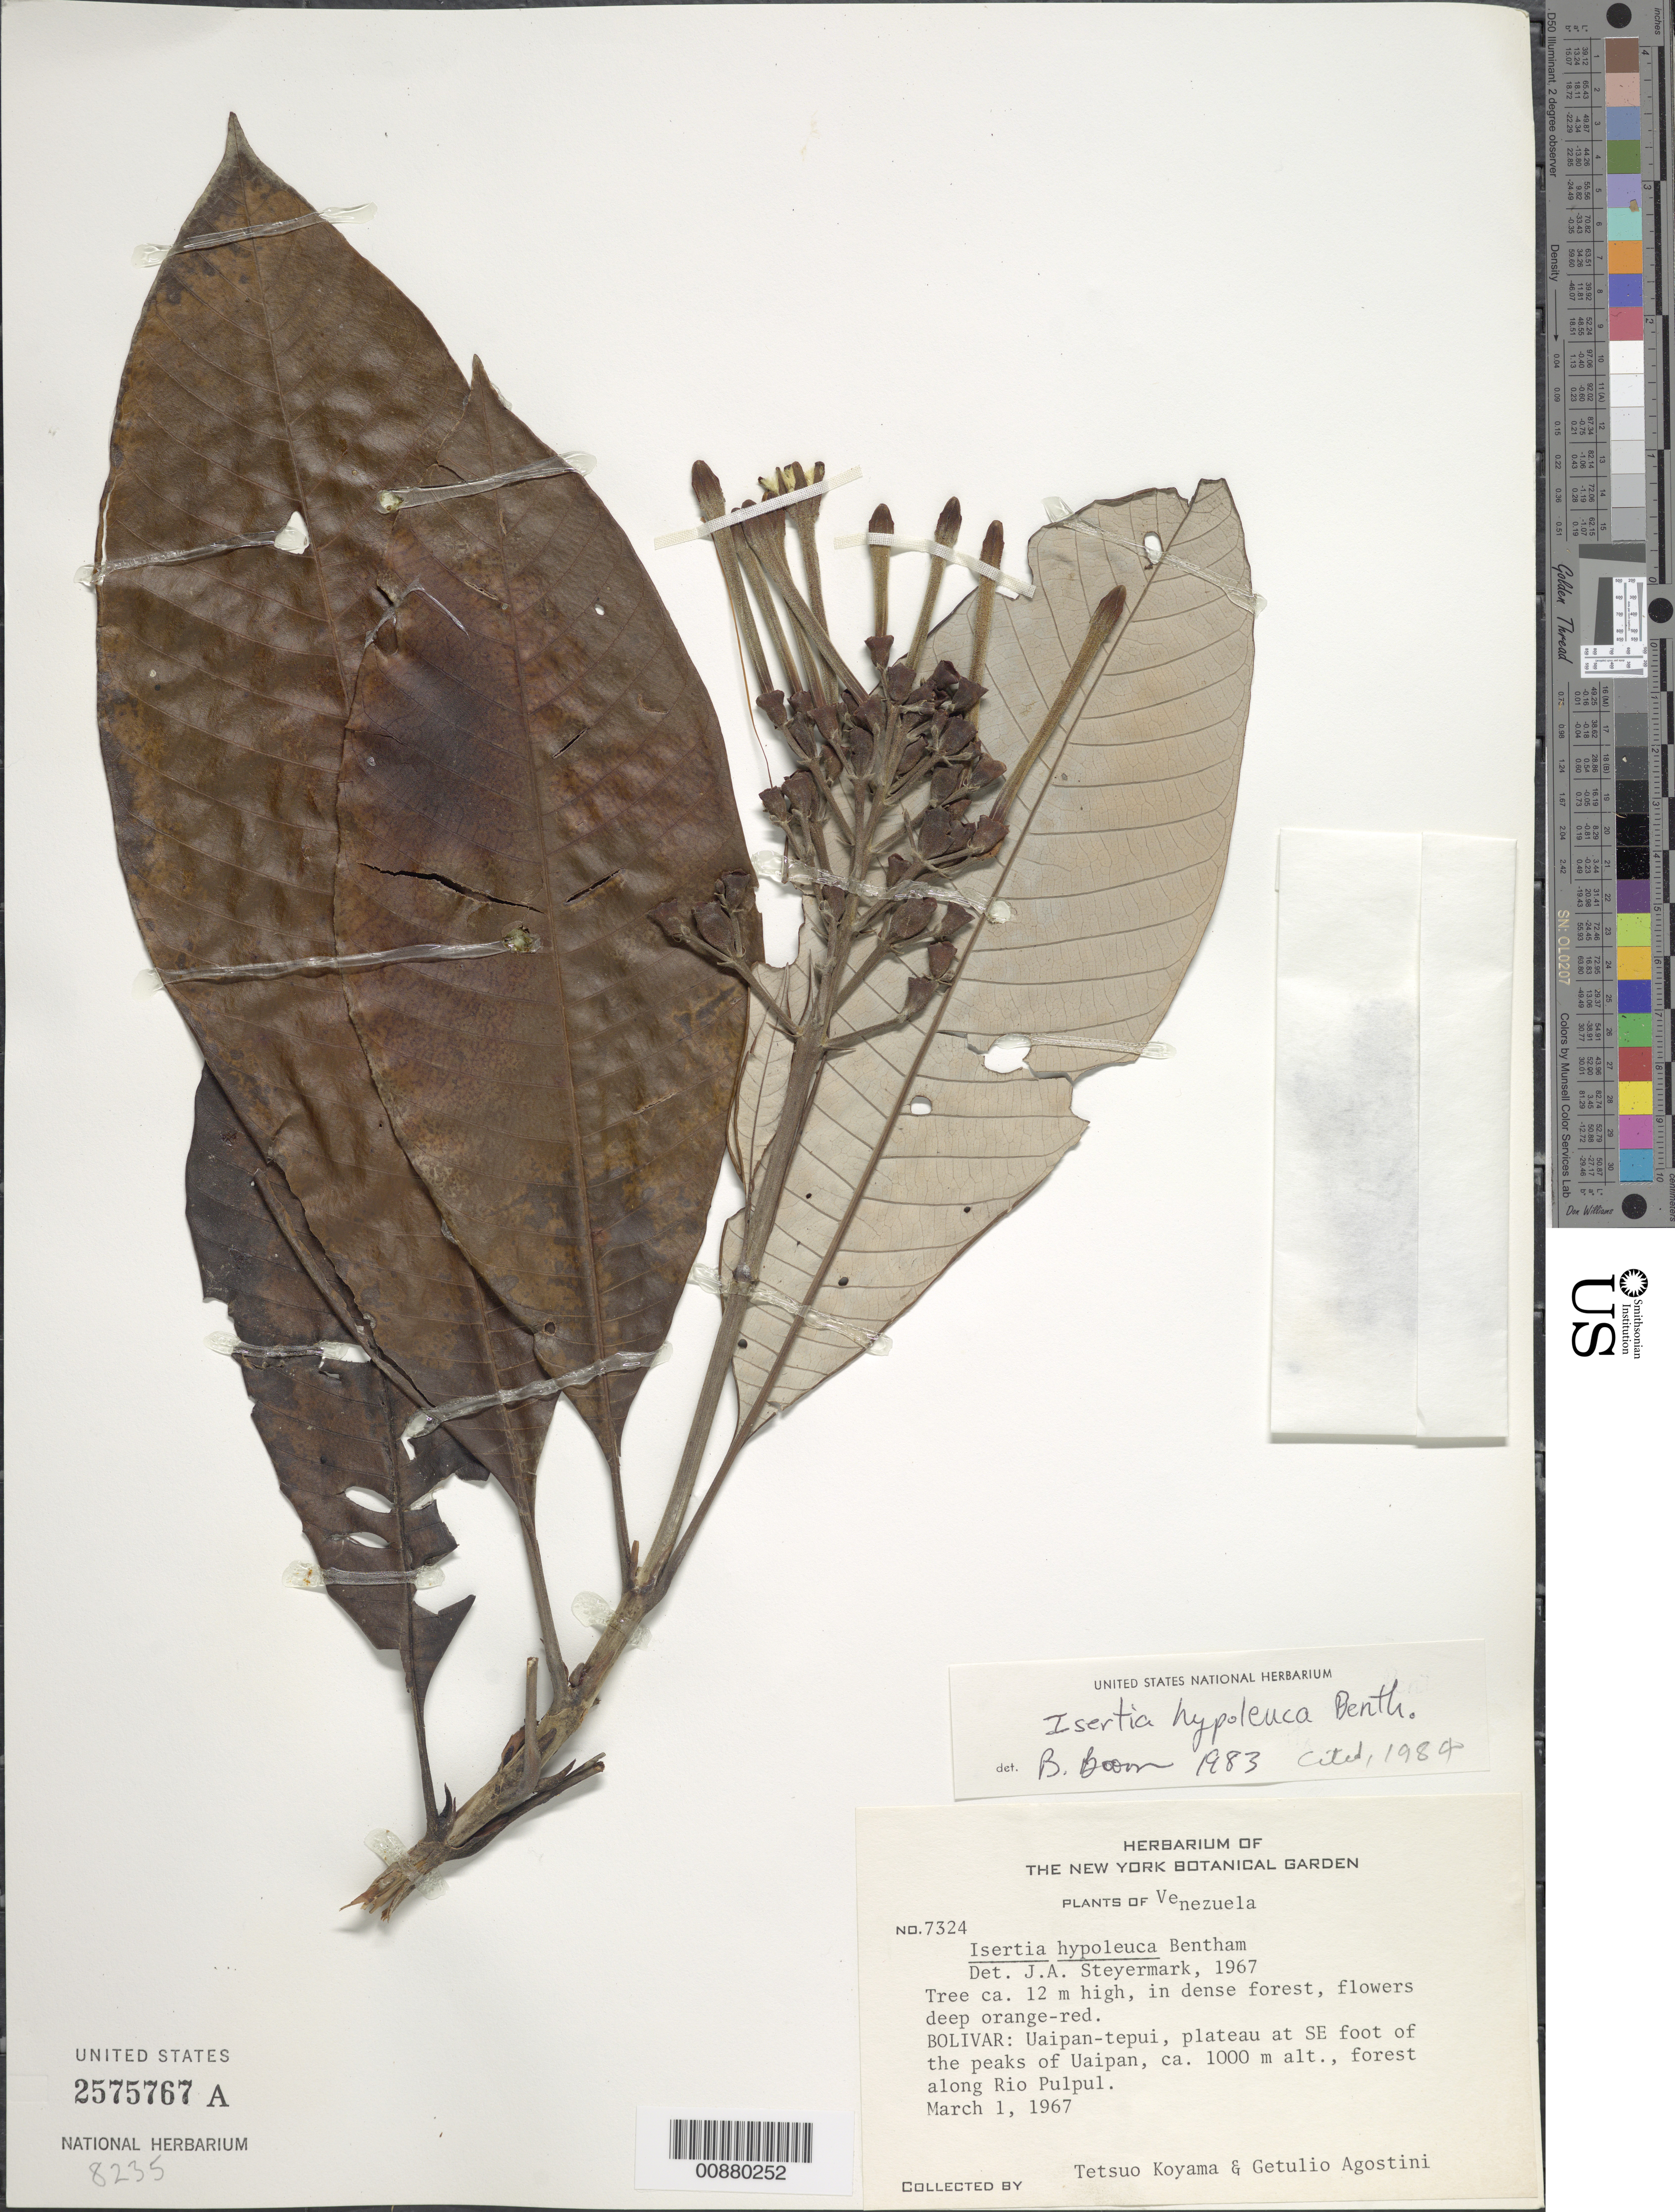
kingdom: Plantae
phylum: Tracheophyta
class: Magnoliopsida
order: Gentianales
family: Rubiaceae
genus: Isertia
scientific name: Isertia hypoleuca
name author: Benth.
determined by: Boom, B. M.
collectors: T. Koyama & G. Agostini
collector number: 7324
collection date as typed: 1-Mar-67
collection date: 1967-03-01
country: Venezuela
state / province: Bolívar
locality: Uaipan-tepuí, plateau at SE foot of the peaks of Uaipan, along Río Pulpul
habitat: Dense forest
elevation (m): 1000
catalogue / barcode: US 2575767A